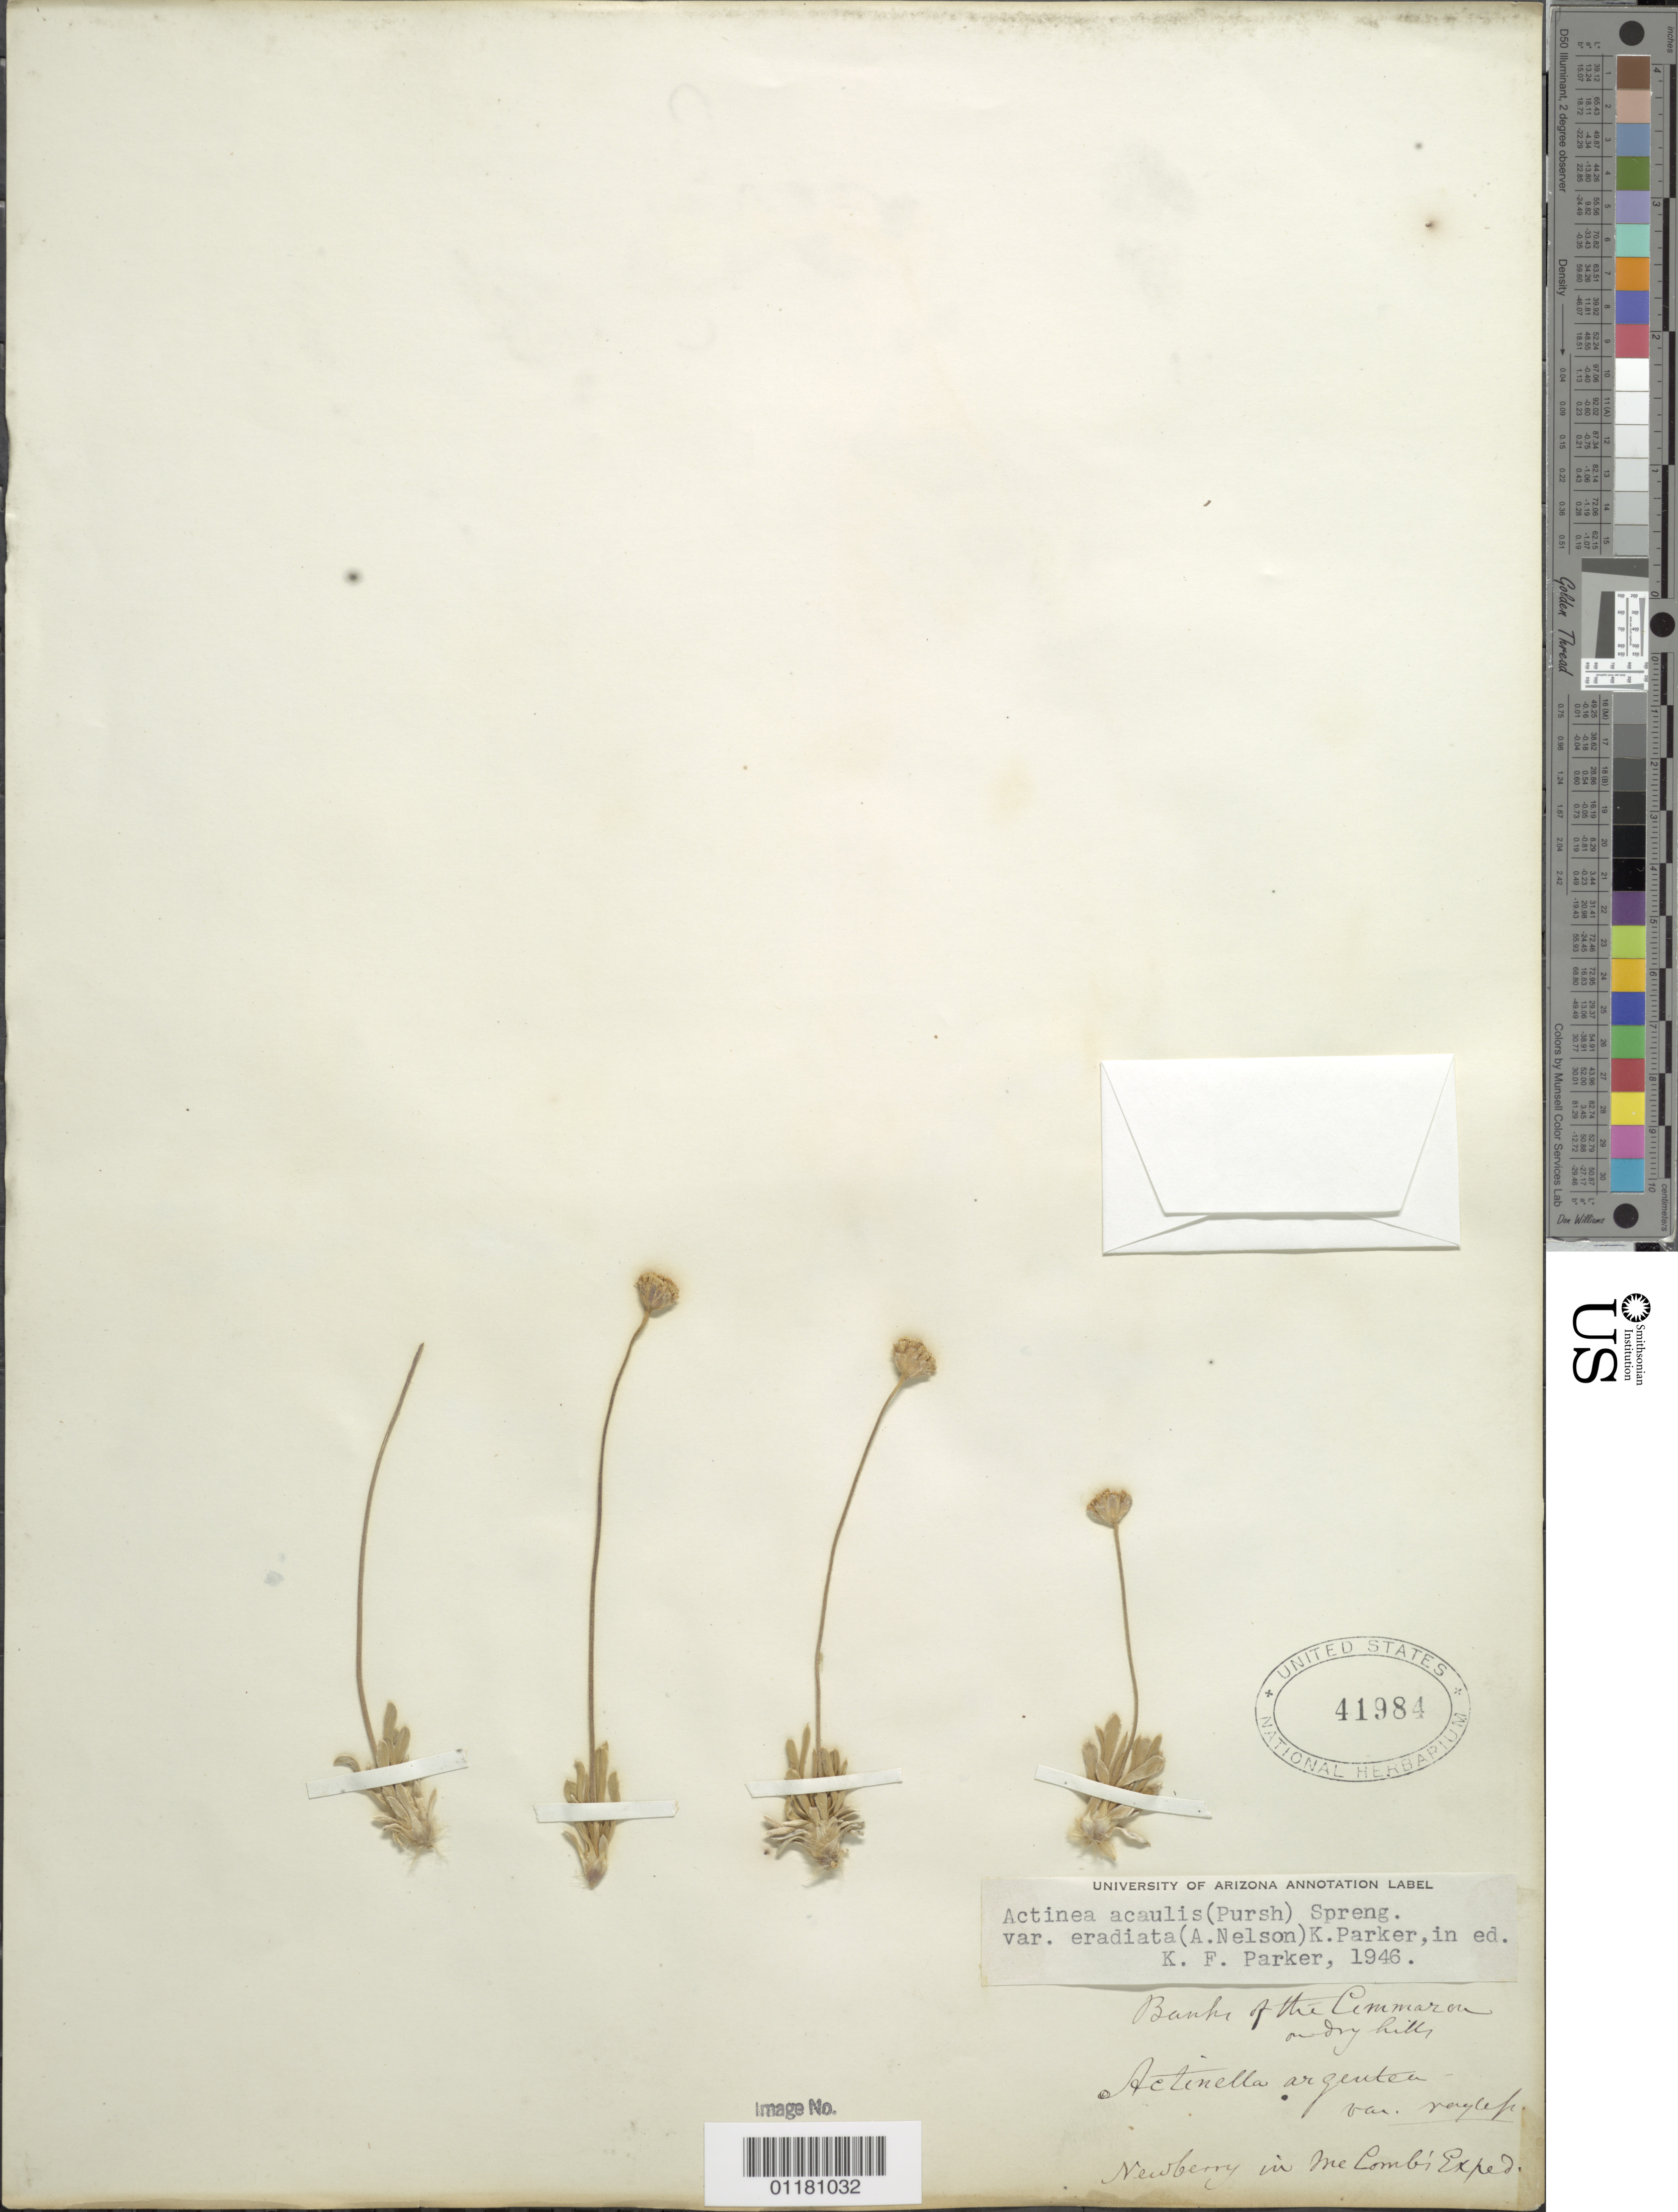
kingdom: Plantae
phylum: Tracheophyta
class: Magnoliopsida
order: Asterales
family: Asteraceae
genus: Actinea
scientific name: Actinea acaulis var. eradiata ( indet)?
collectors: J. S. Newberry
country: United States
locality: Banks of the Cemmaron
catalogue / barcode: US 41984